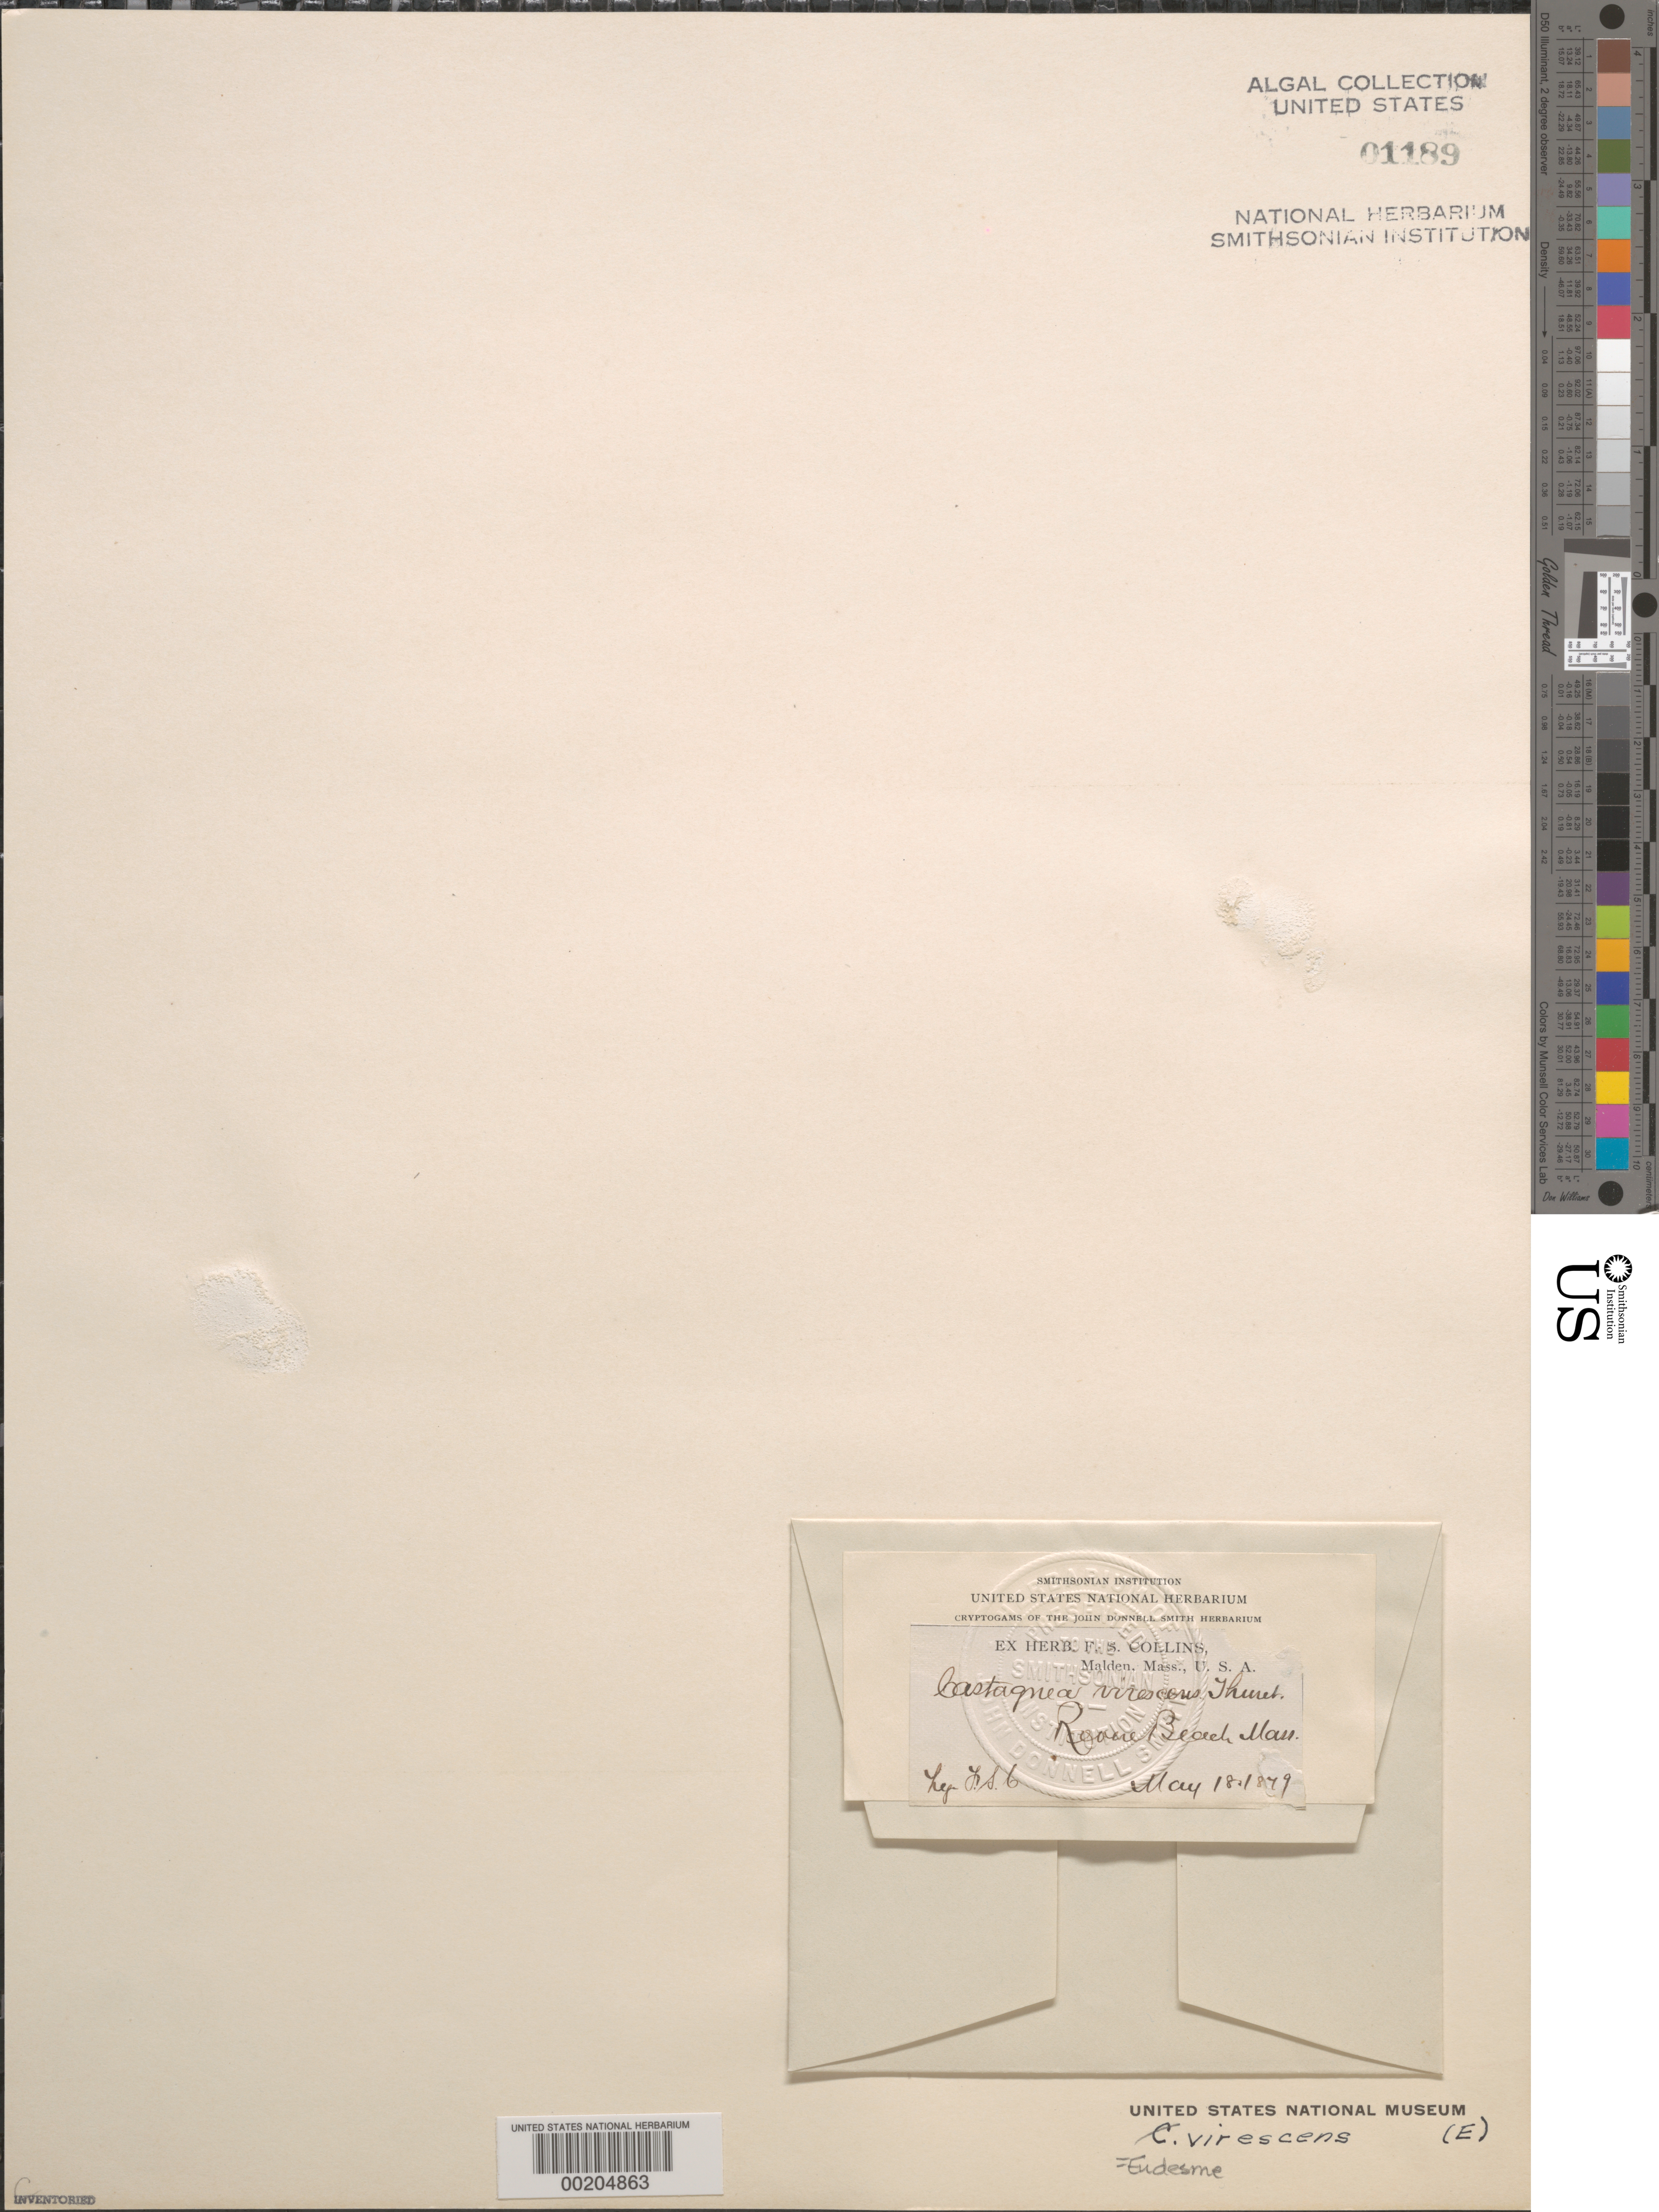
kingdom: Chromista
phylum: Ochrophyta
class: Phaeophyceae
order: Ectocarpales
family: Chordariaceae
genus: Eudesme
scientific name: Eudesme virescens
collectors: F. Collins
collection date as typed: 18 May 1879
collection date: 1879-05-18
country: United States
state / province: Massachusetts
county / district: Suffolk County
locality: Revere Beach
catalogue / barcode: US 1189